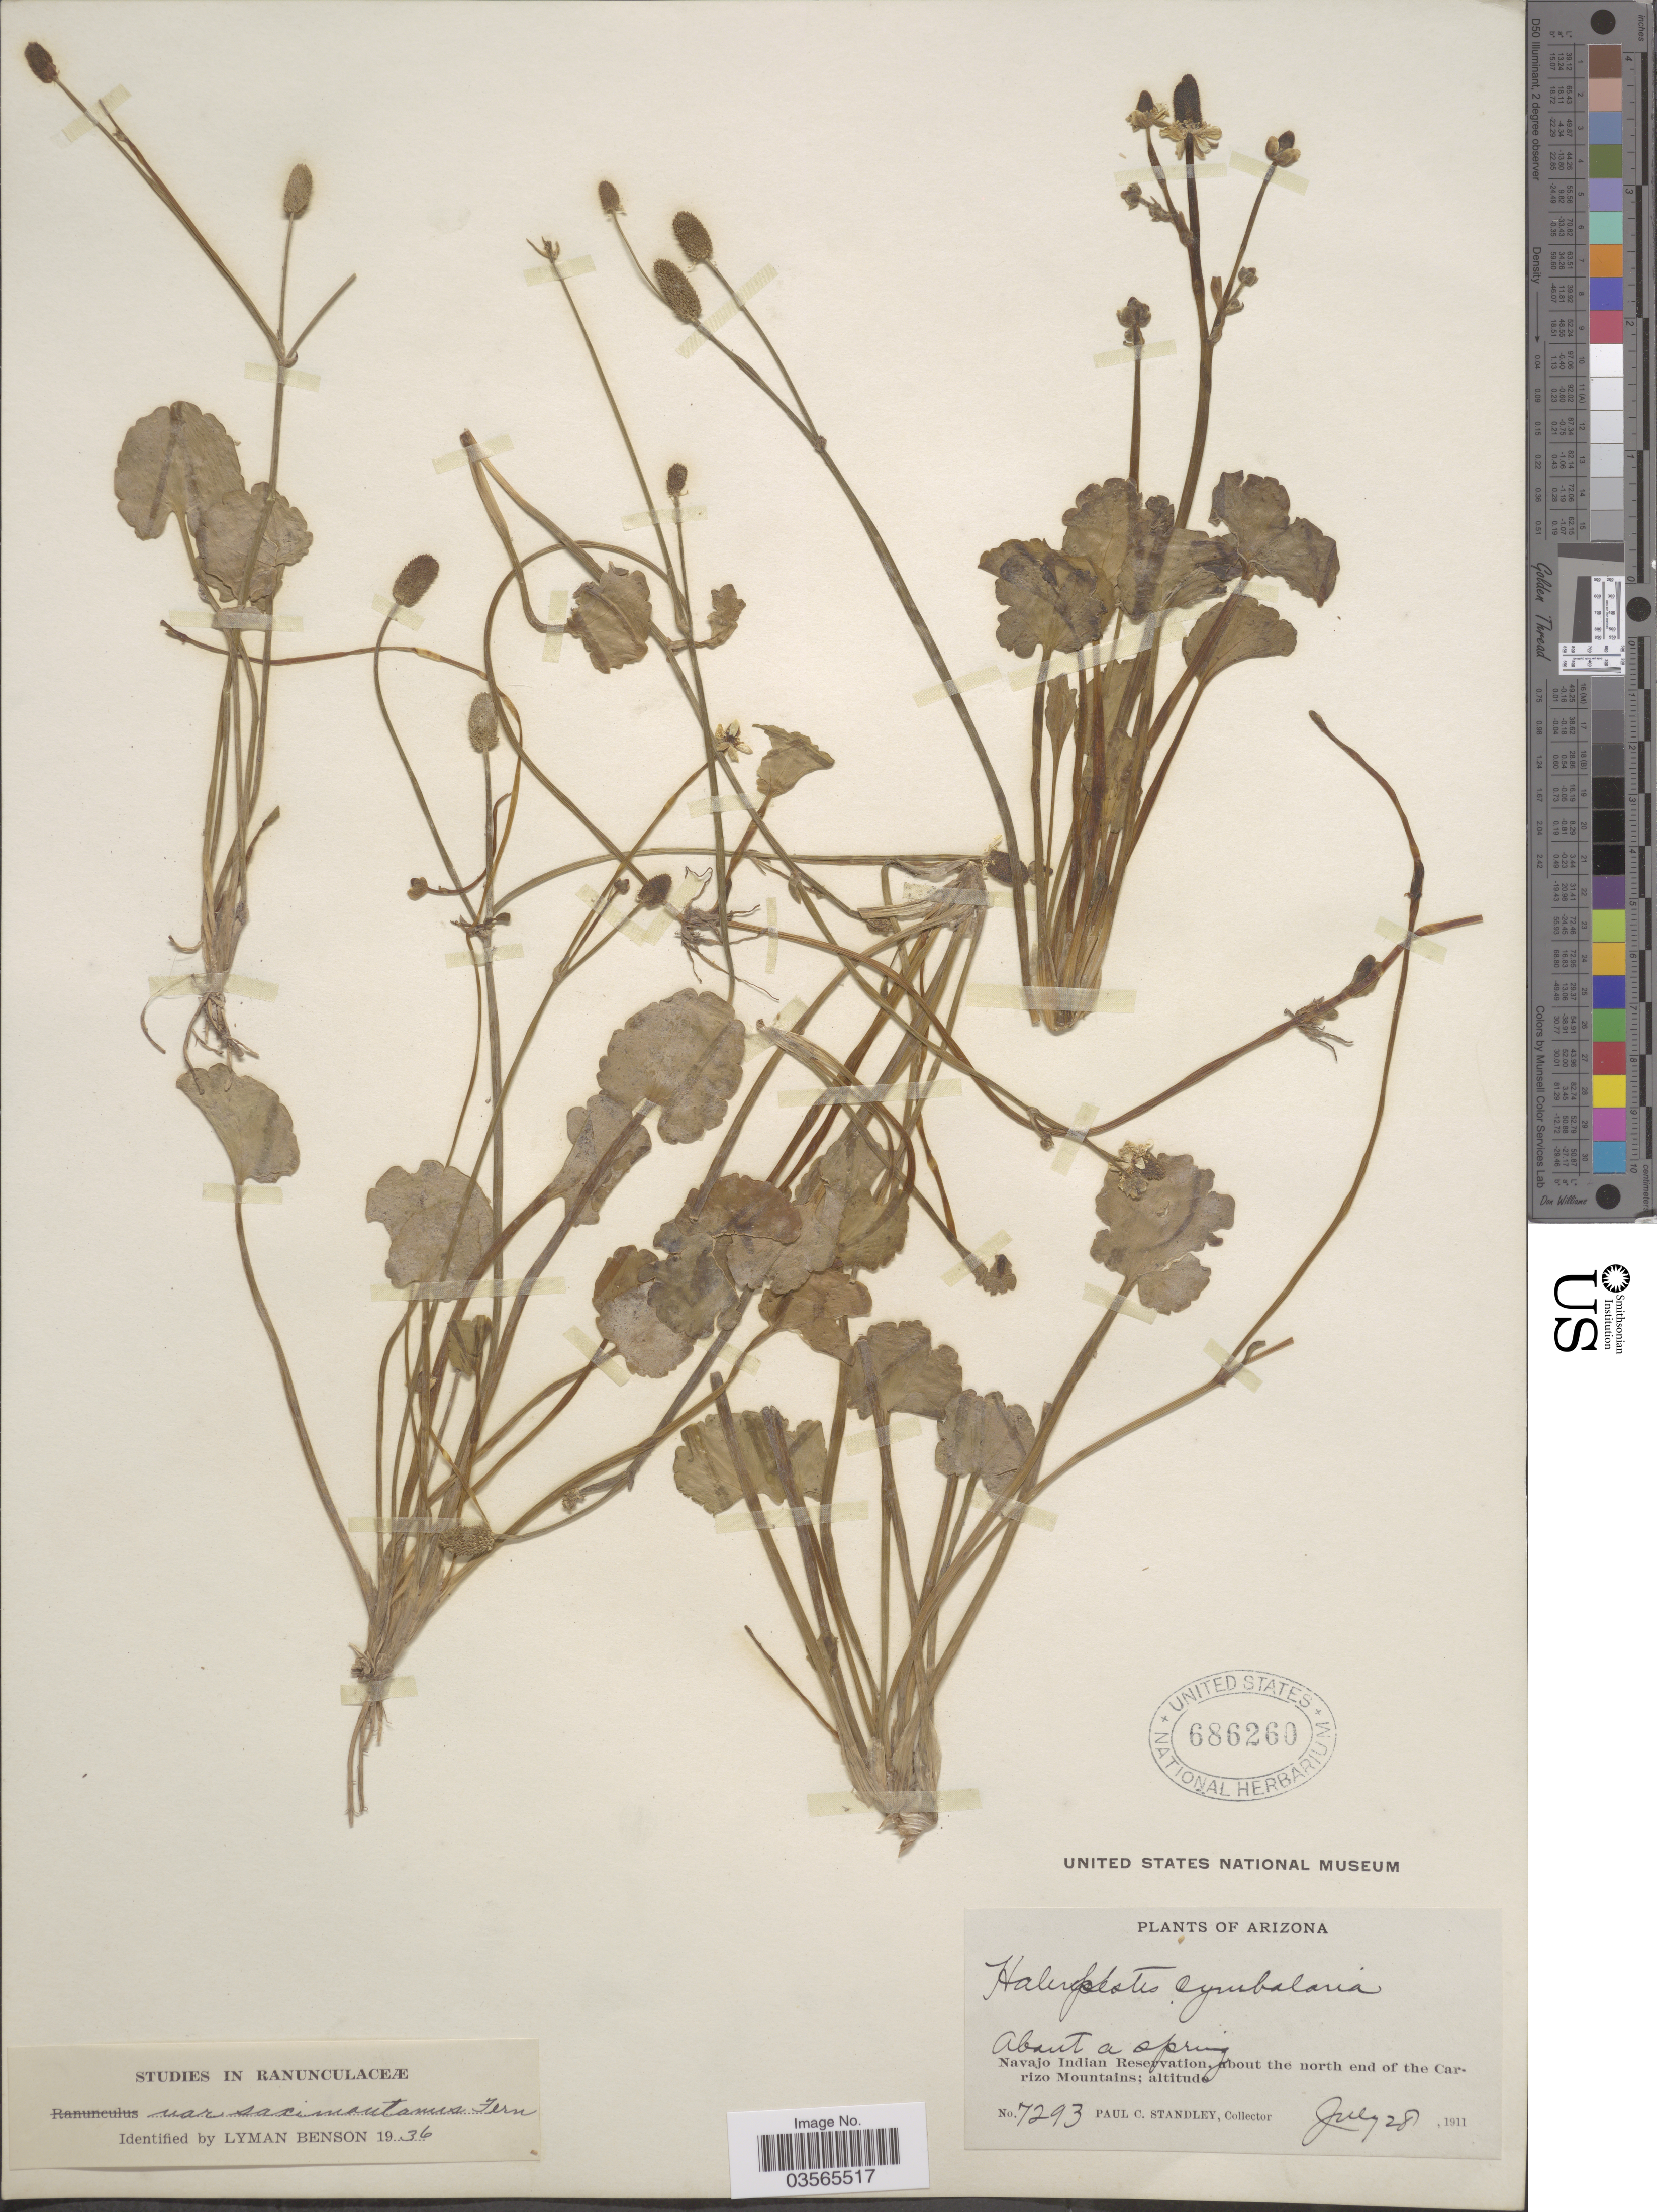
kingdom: Plantae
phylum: Tracheophyta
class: Magnoliopsida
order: Ranunculales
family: Ranunculaceae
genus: Halerpestes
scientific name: Halerpestes cymbalaria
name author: (Pursh) Greene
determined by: Strong, M. T., (US), Smithsonian Institution - National Museum of Natural History (UNITED STATES)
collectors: P. C. Standley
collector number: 7293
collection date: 1911-07-28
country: United States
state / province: Arizona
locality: Navajo Indian Reservation, about the north end of the Carrizo Mountains.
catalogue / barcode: US 686260